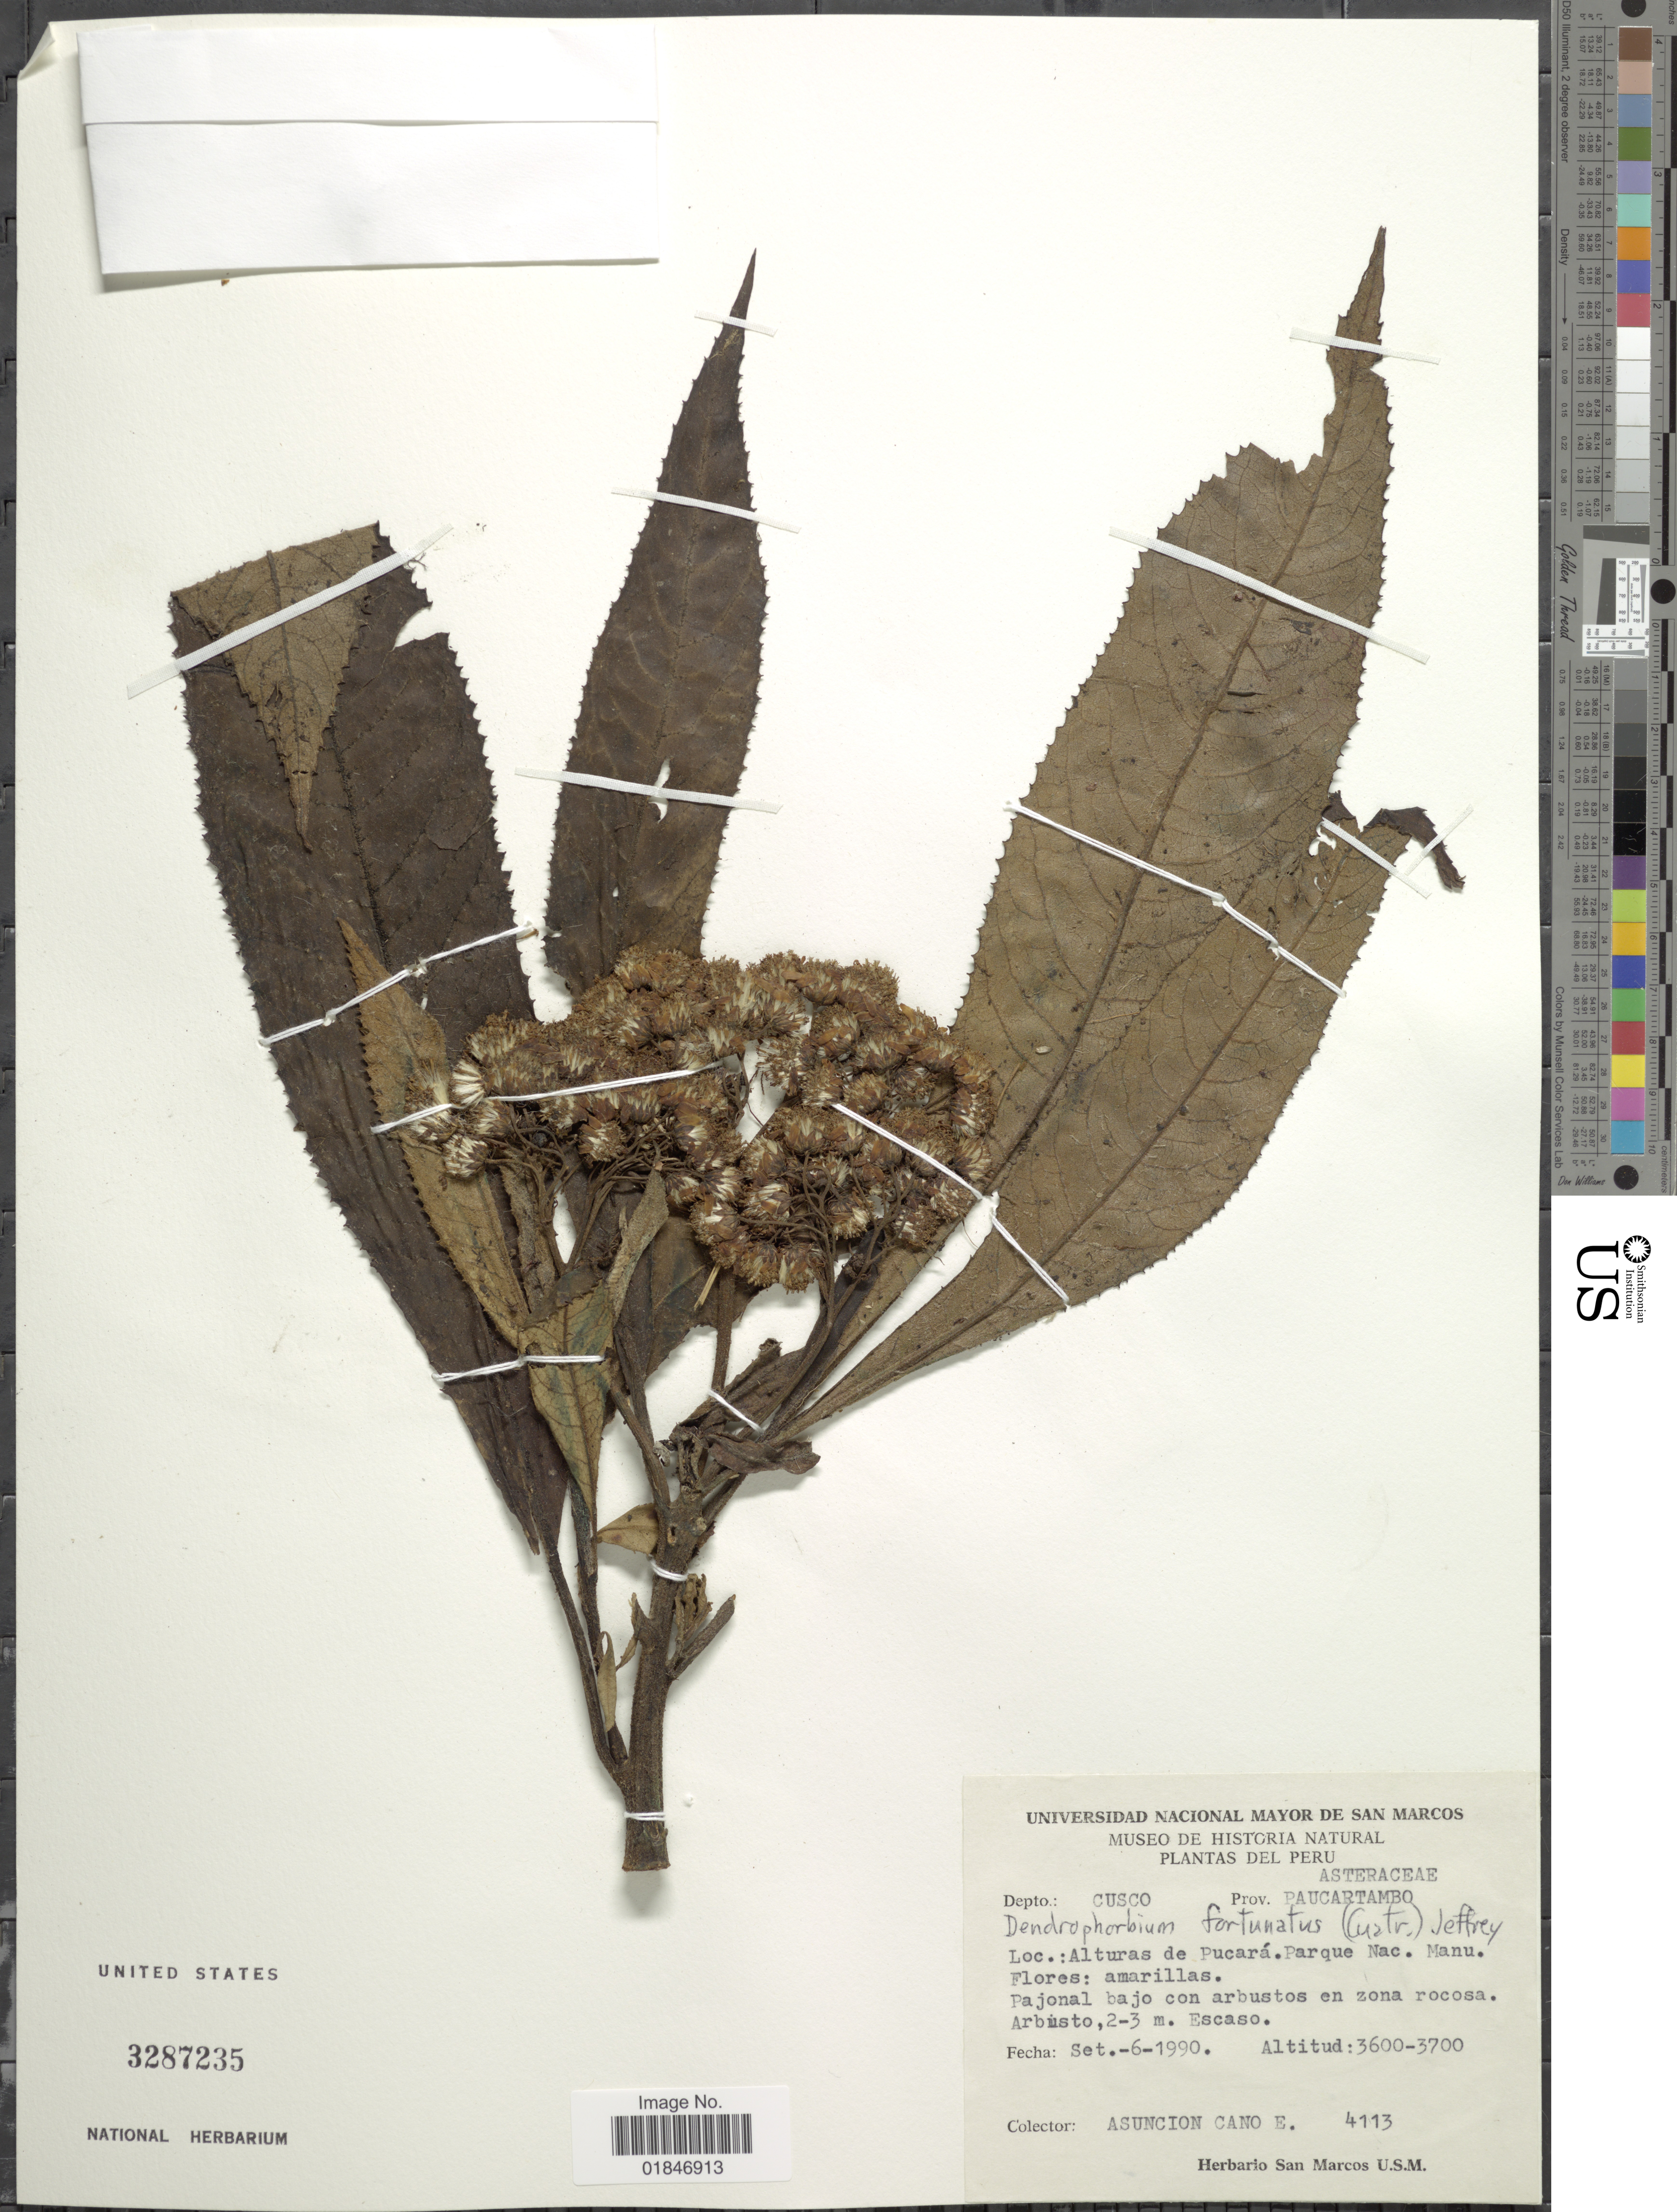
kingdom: Plantae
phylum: Tracheophyta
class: Magnoliopsida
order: Asterales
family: Asteraceae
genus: Dendrophorbium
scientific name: Dendrophorbium fortunatum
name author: (Cuatrec.) C. Jeffrey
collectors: A. Cano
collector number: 4113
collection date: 1990-09-06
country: Peru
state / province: Cusco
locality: Prov. Paucartambo. Alturas de Pucara. Parque Nac. Manu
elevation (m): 3600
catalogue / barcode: US 3287235